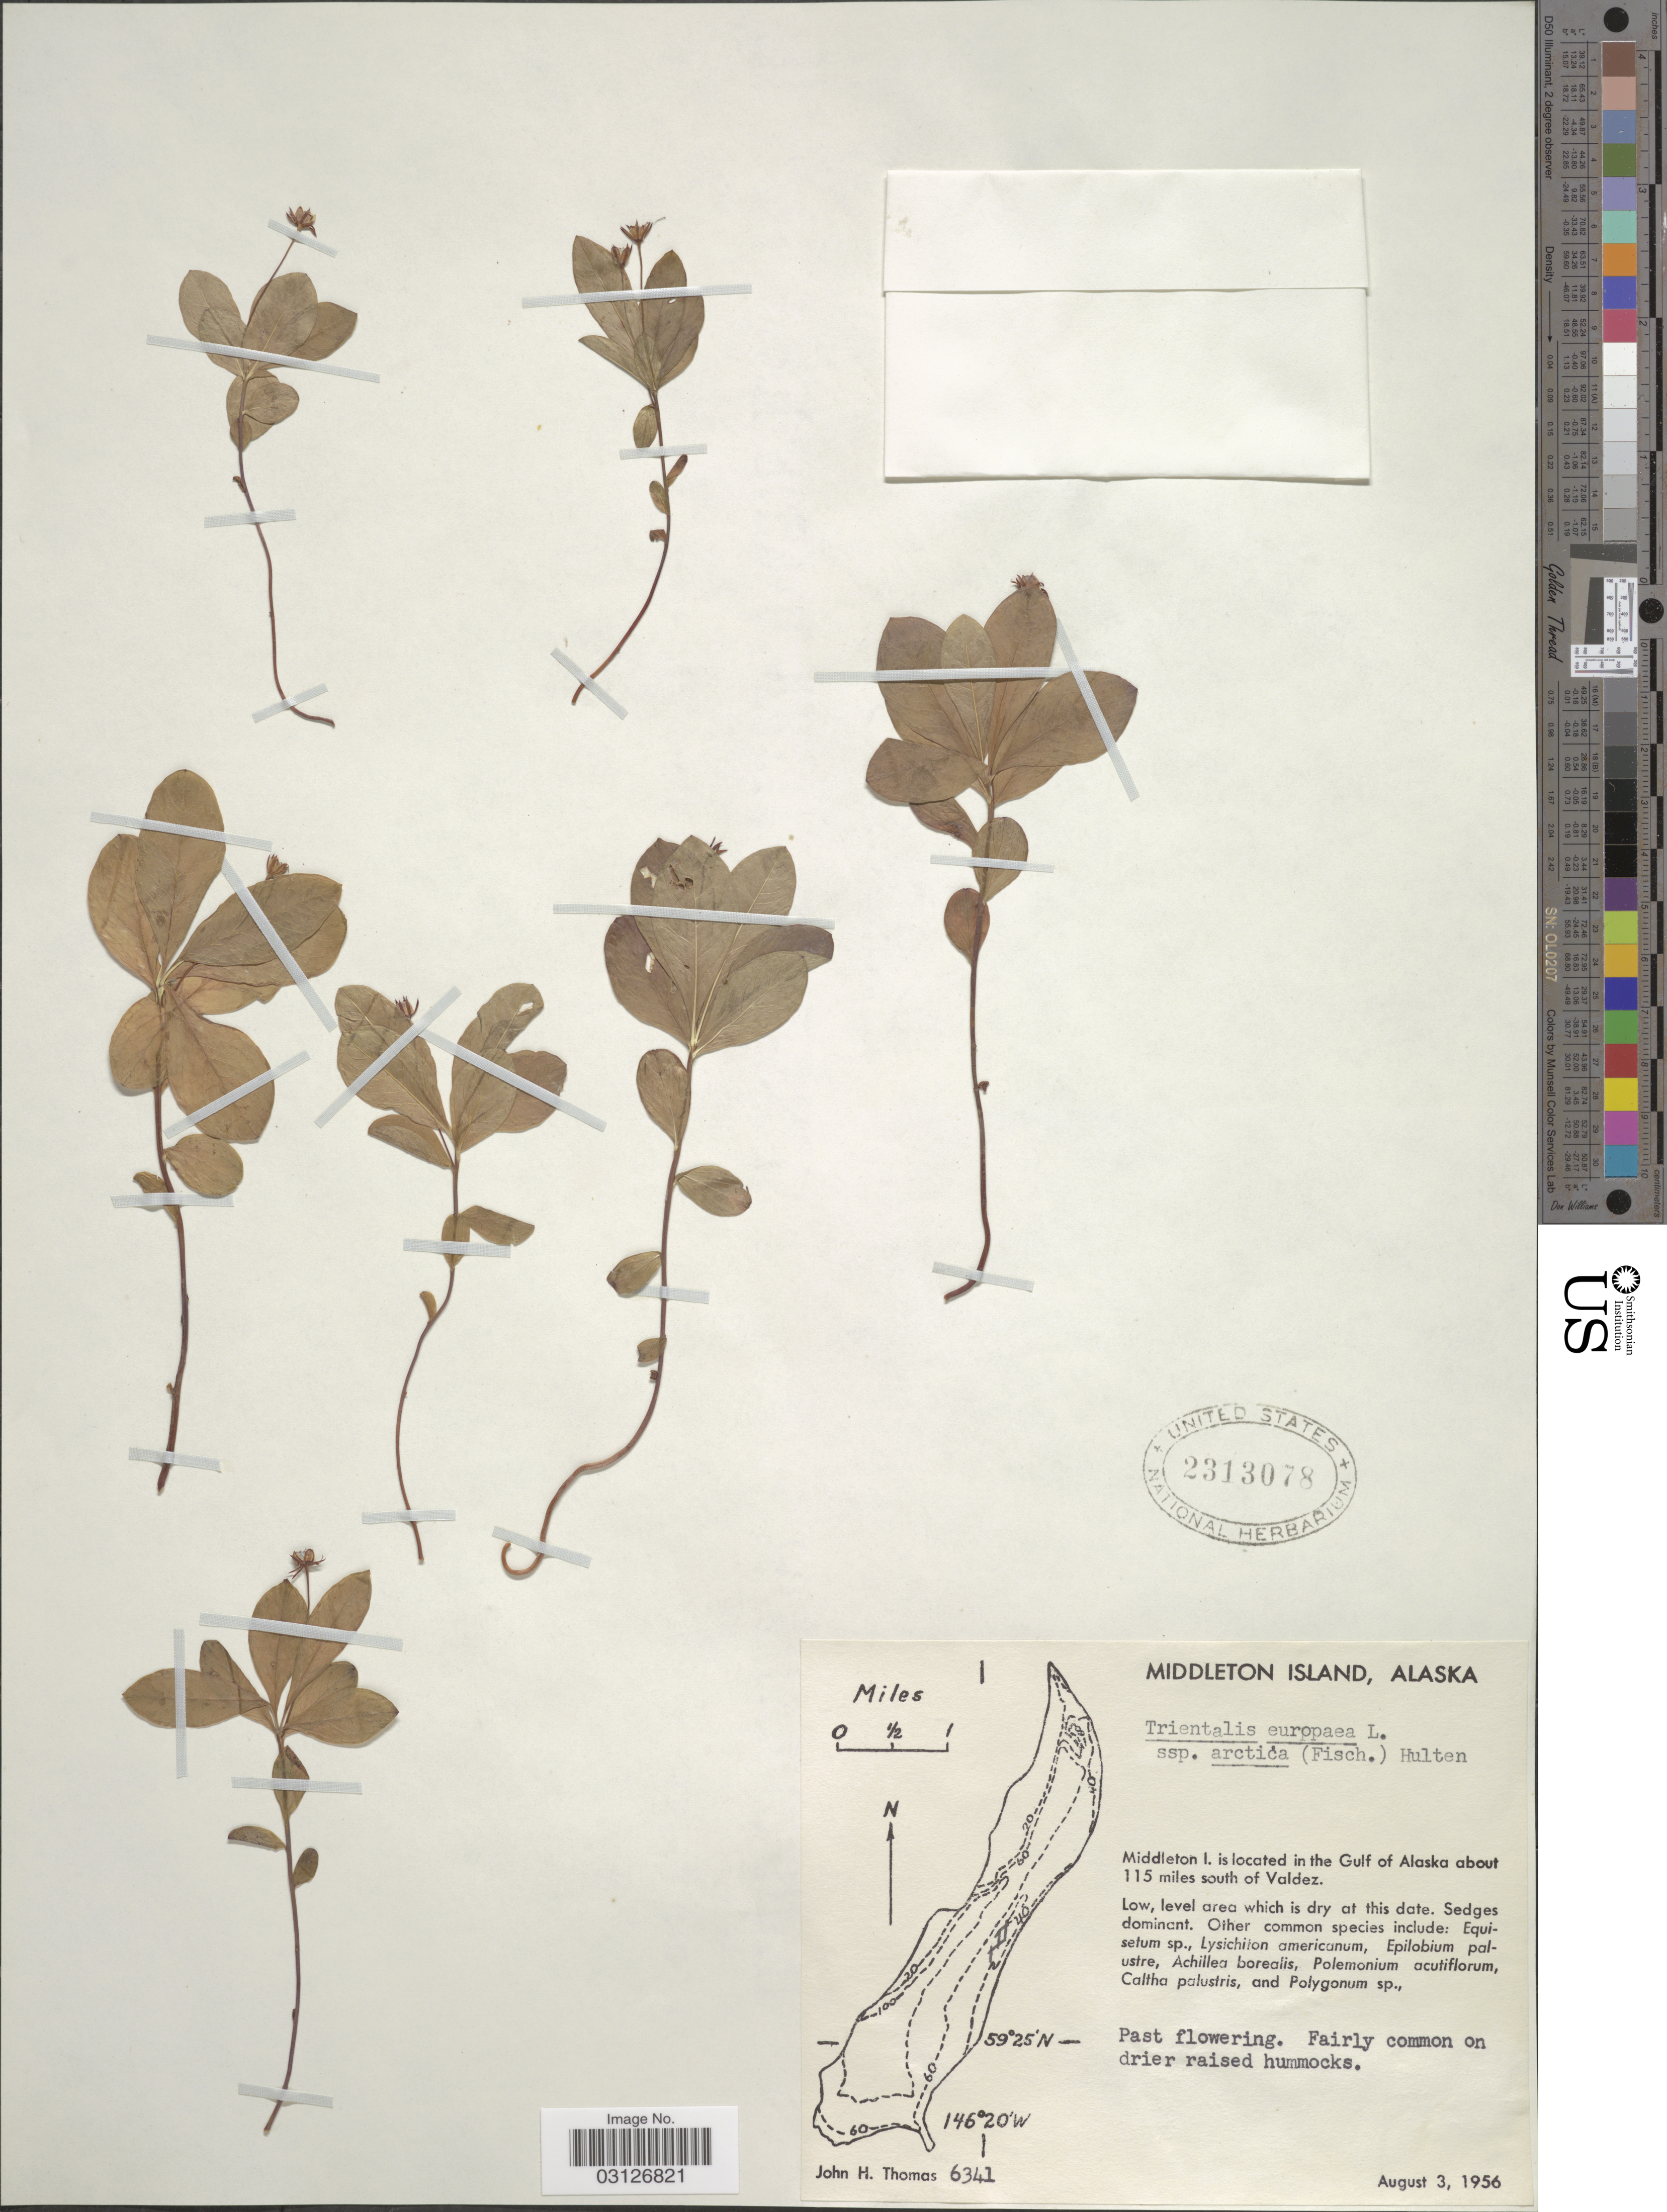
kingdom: Plantae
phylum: Tracheophyta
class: Magnoliopsida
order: Ericales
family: Primulaceae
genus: Trientalis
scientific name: Trientalis europaea subsp. arctica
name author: (Fisch. ex Hook.) Hultén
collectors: J. H. Thomas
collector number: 6341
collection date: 1956-08-03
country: United States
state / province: Alaska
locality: Middleton Island. Middleton I. is located in the Gulf of Alaska about 115 miles south of Valdez.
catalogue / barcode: US 2313078